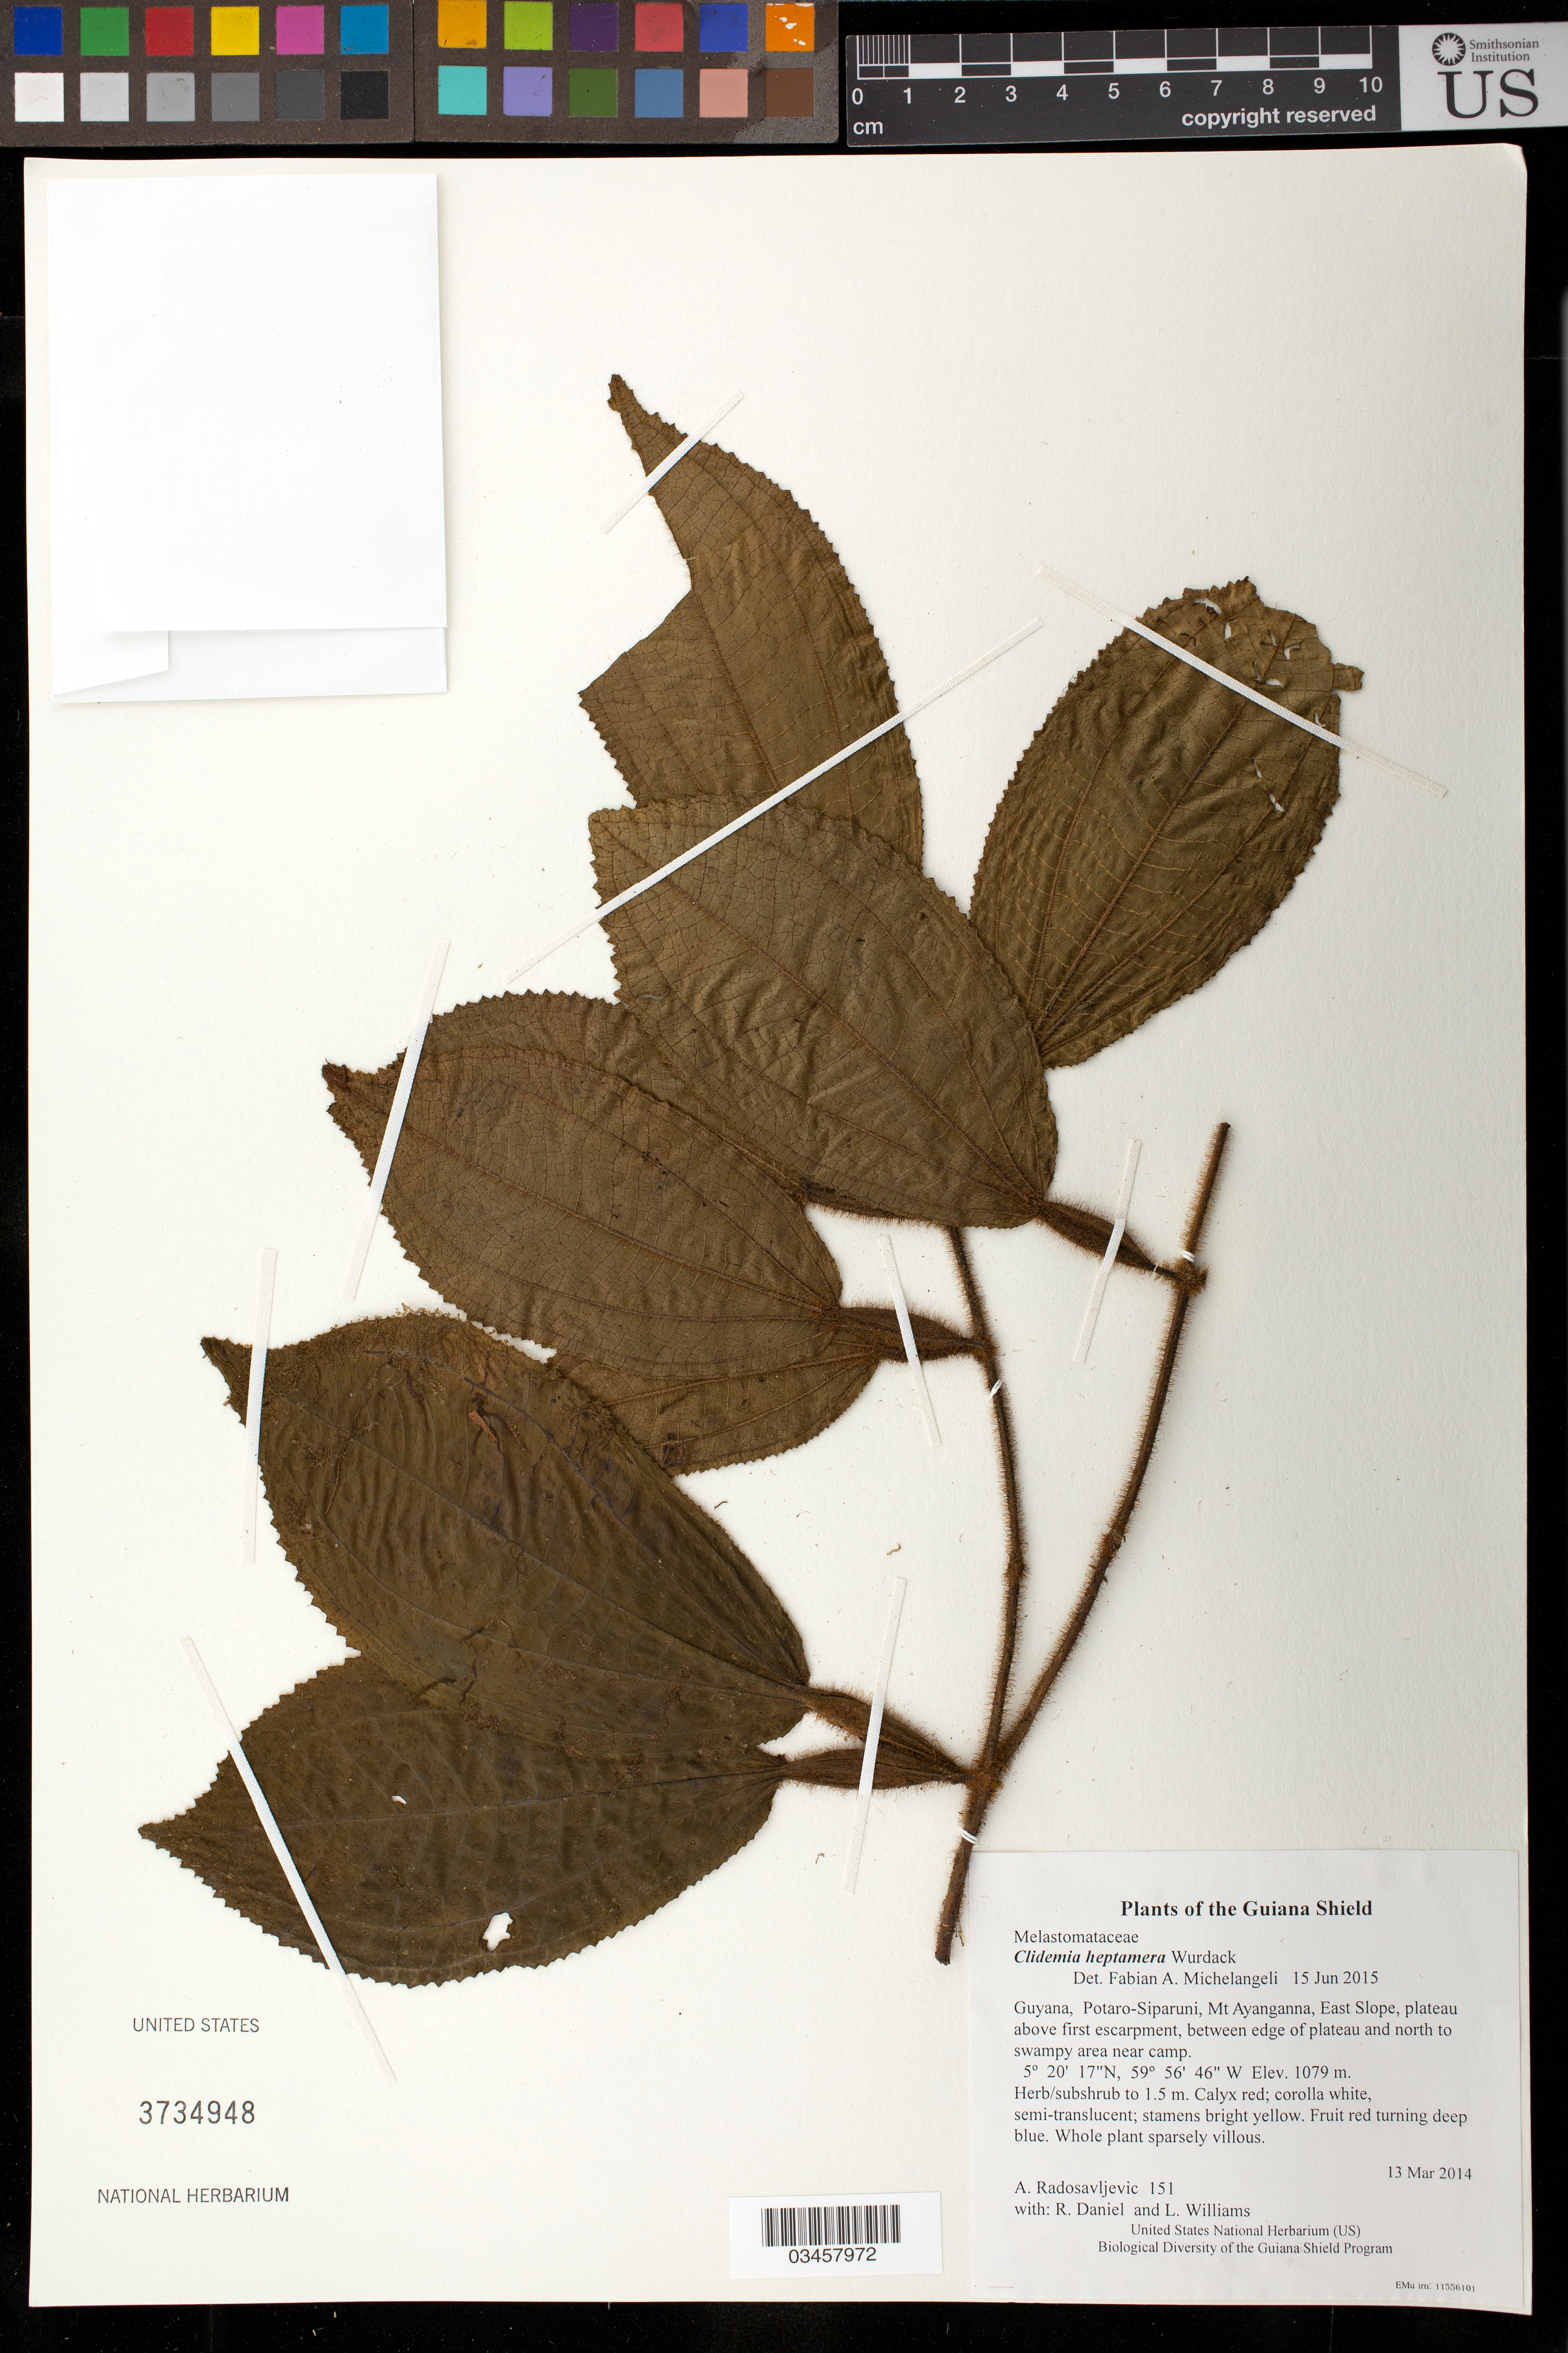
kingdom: Plantae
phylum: Tracheophyta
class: Magnoliopsida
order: Myrtales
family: Melastomataceae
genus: Clidemia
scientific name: Clidemia heptamera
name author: Wurdack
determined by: Michelangeli, F. A.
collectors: A. Radosavljevic, R. Daniel & L. Williams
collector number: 151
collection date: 2014-03-13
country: Guyana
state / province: Potaro-Siparuni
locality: Mt Ayanganna, East Slope, plateau above first escarpment, between edge of plateau and north to swampy area near camp.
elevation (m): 1079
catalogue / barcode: US 3734948